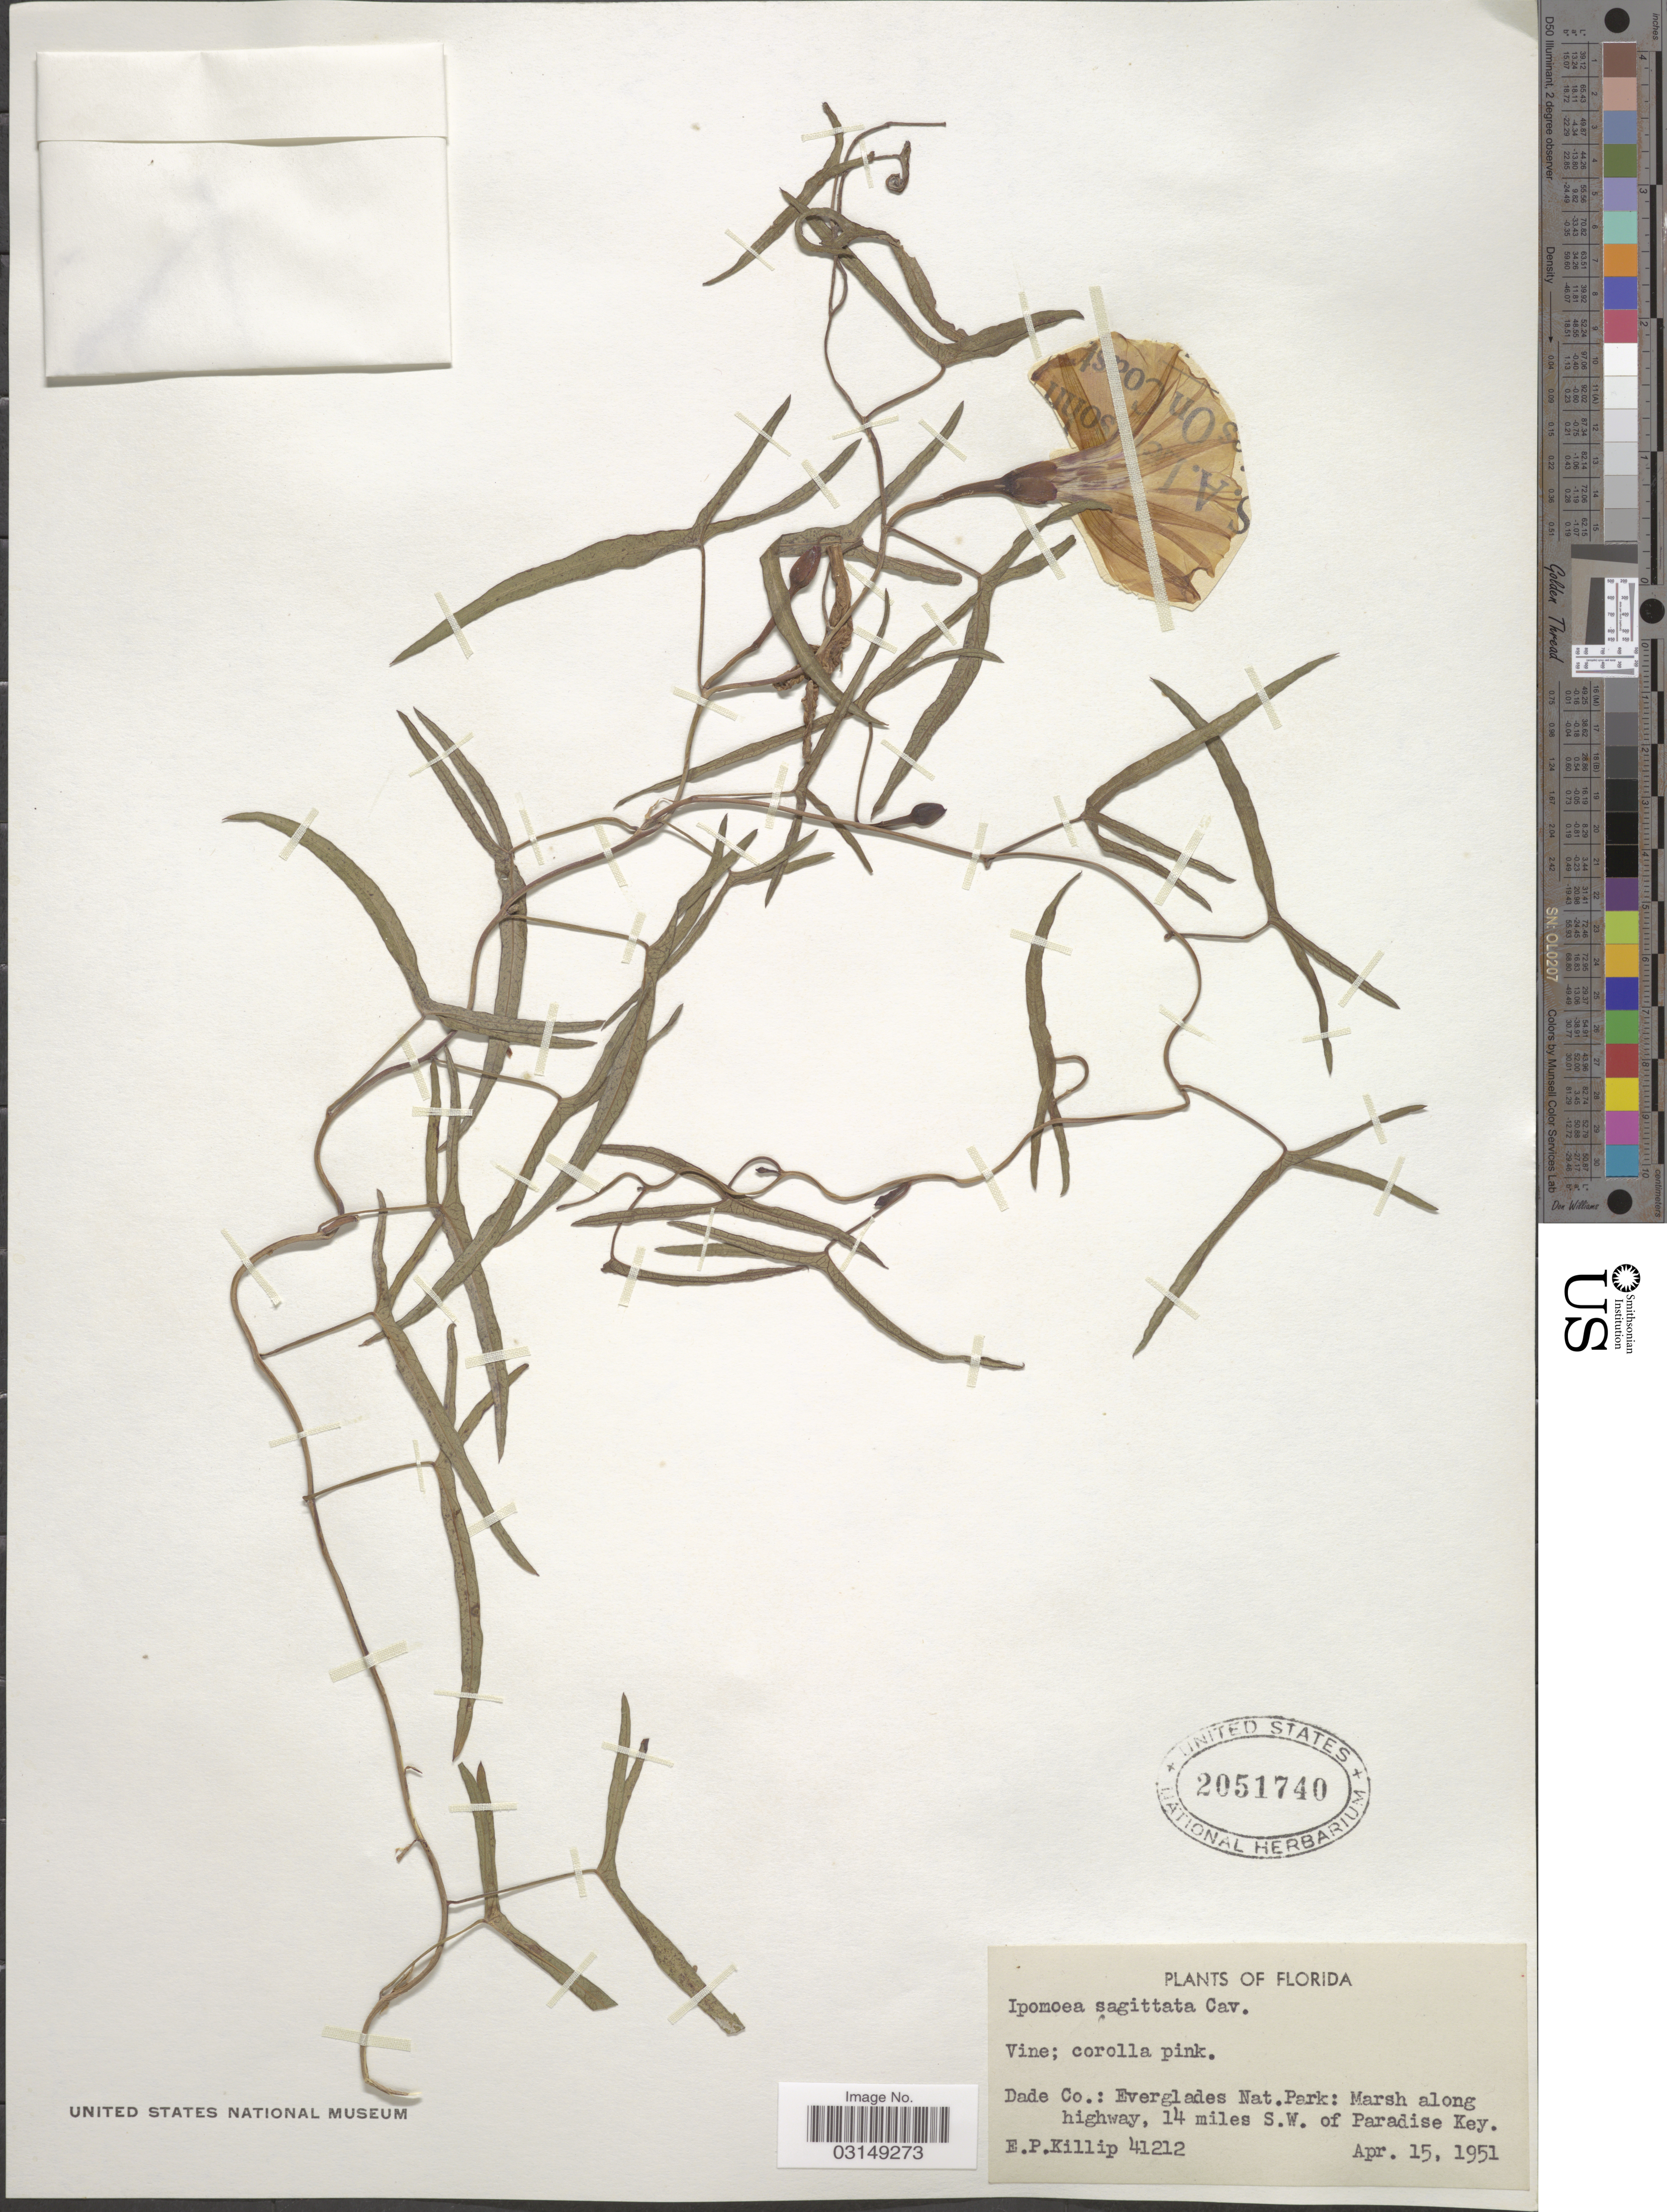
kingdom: Plantae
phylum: Tracheophyta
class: Magnoliopsida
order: Solanales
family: Convolvulaceae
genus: Ipomoea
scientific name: Ipomoea sagittata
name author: Poir.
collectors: E. P. Killip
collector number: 41212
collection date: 1951-04-15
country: United States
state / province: Florida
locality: Dade Co.: Everglades Nat. Park: Marsh along highway, 14 miles S. W. of Paradise Key.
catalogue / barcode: US 2051740